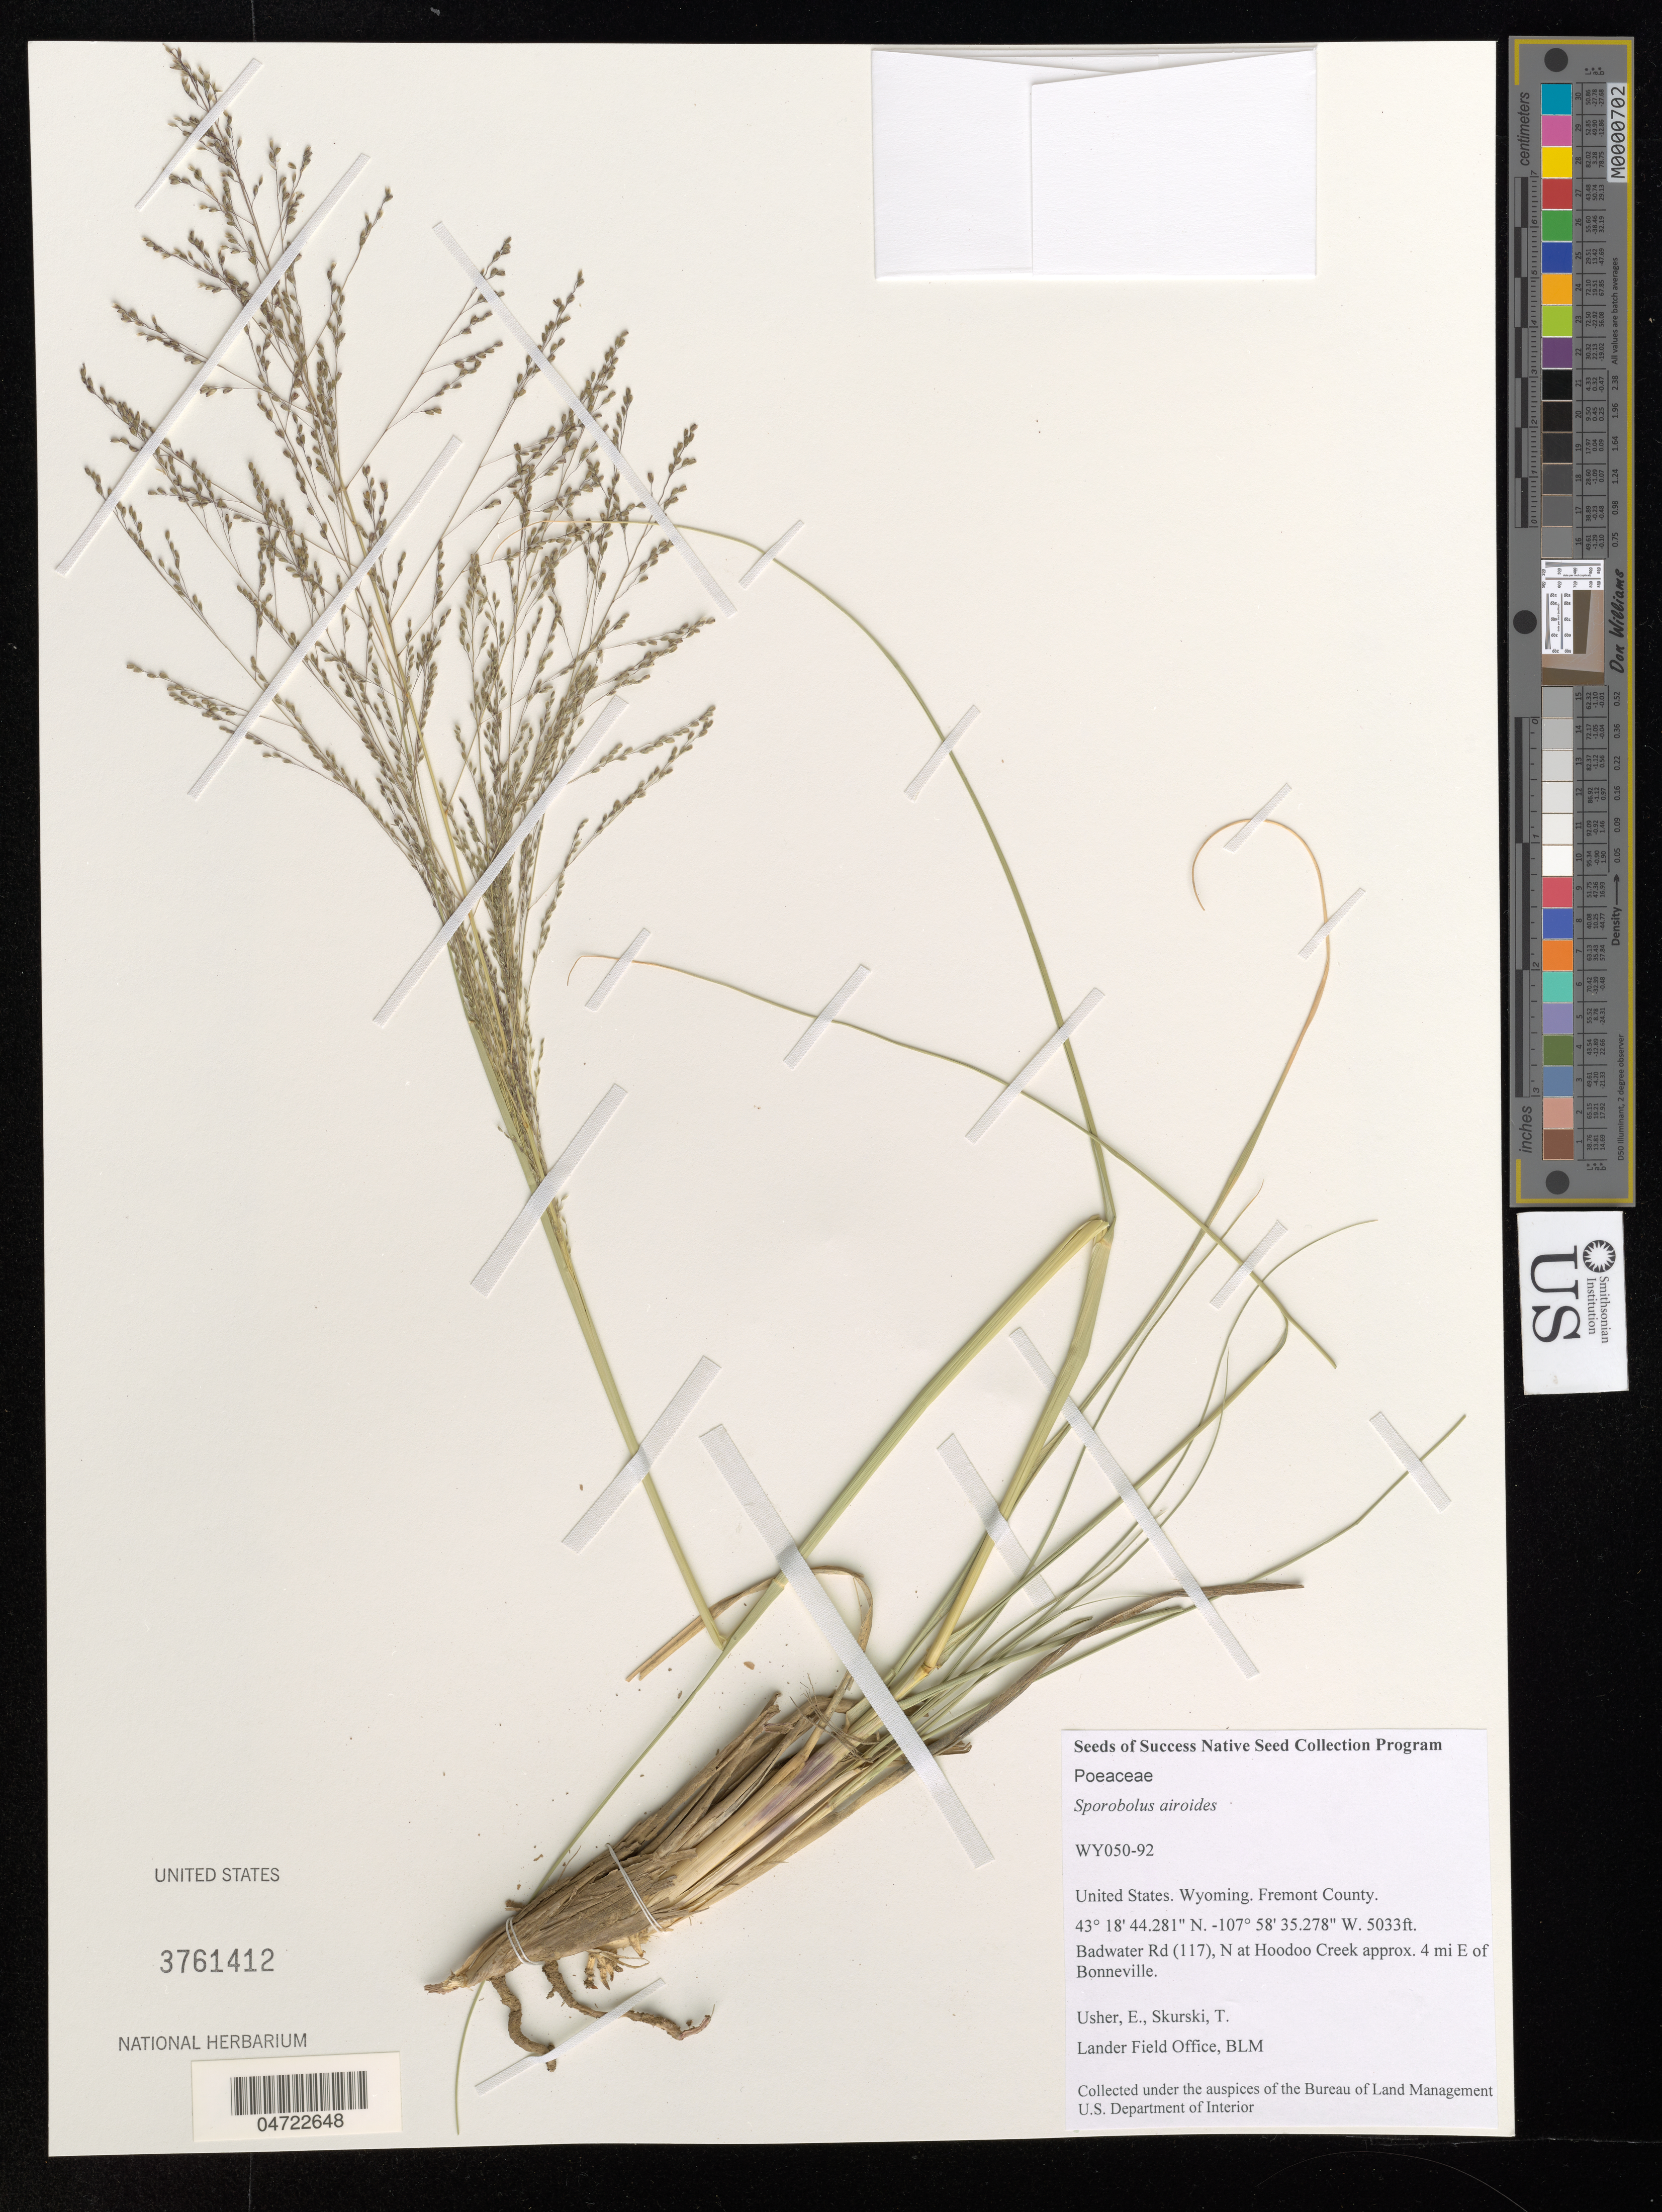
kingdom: Plantae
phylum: Tracheophyta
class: Liliopsida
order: Poales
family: Poaceae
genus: Sporobolus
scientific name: Sporobolus airoides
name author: (Torr.) Torr.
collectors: E. Usher & T. Skurski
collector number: WY050-92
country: United States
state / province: Wyoming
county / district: Fremont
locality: Fremont County. Badwater (117), N at Hoodoo Creek approx. 4 mi E of Bonneville.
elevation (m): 1534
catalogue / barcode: US 3761412